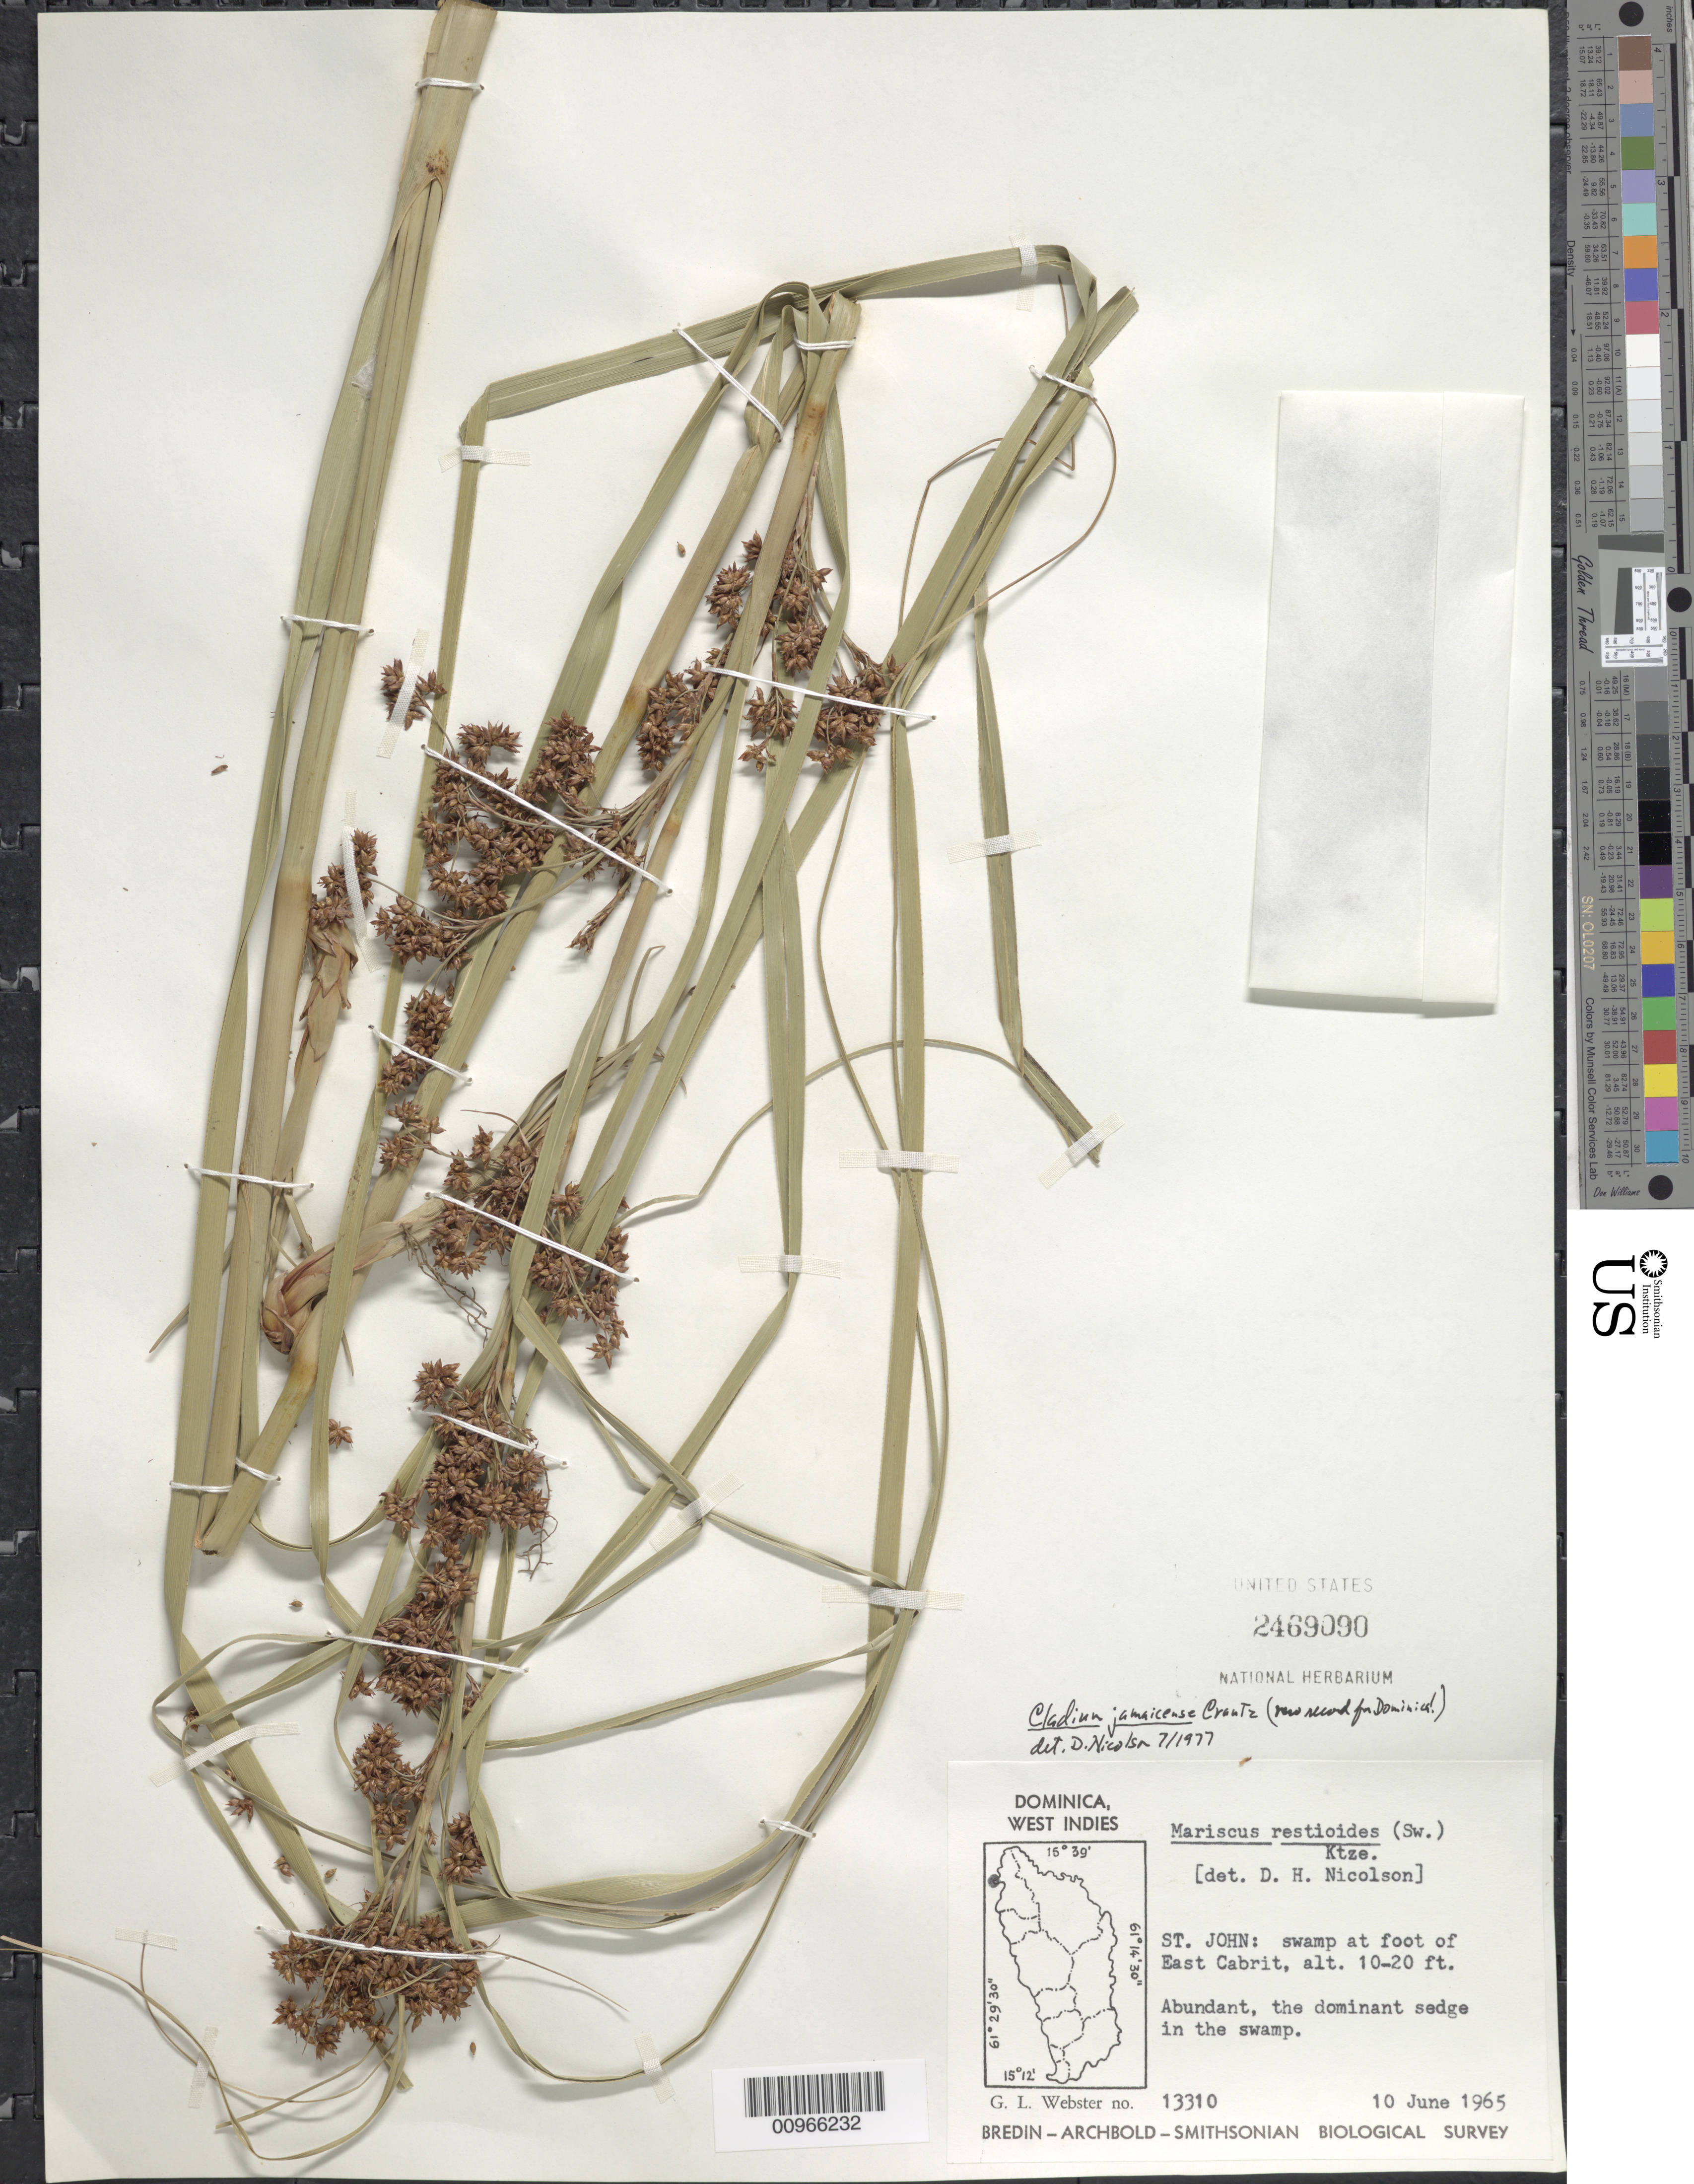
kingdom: Plantae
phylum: Tracheophyta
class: Liliopsida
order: Poales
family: Cyperaceae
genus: Cladium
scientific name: Cladium jamaicense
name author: Crantz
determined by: Nicolson, Dan H.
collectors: G. L. Webster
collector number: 13310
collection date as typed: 10 Jun 1965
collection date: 1965-06-10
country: Dominica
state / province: St. John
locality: Swamp at foot of East Cabrit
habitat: In swamp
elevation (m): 3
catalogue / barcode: US 2469090